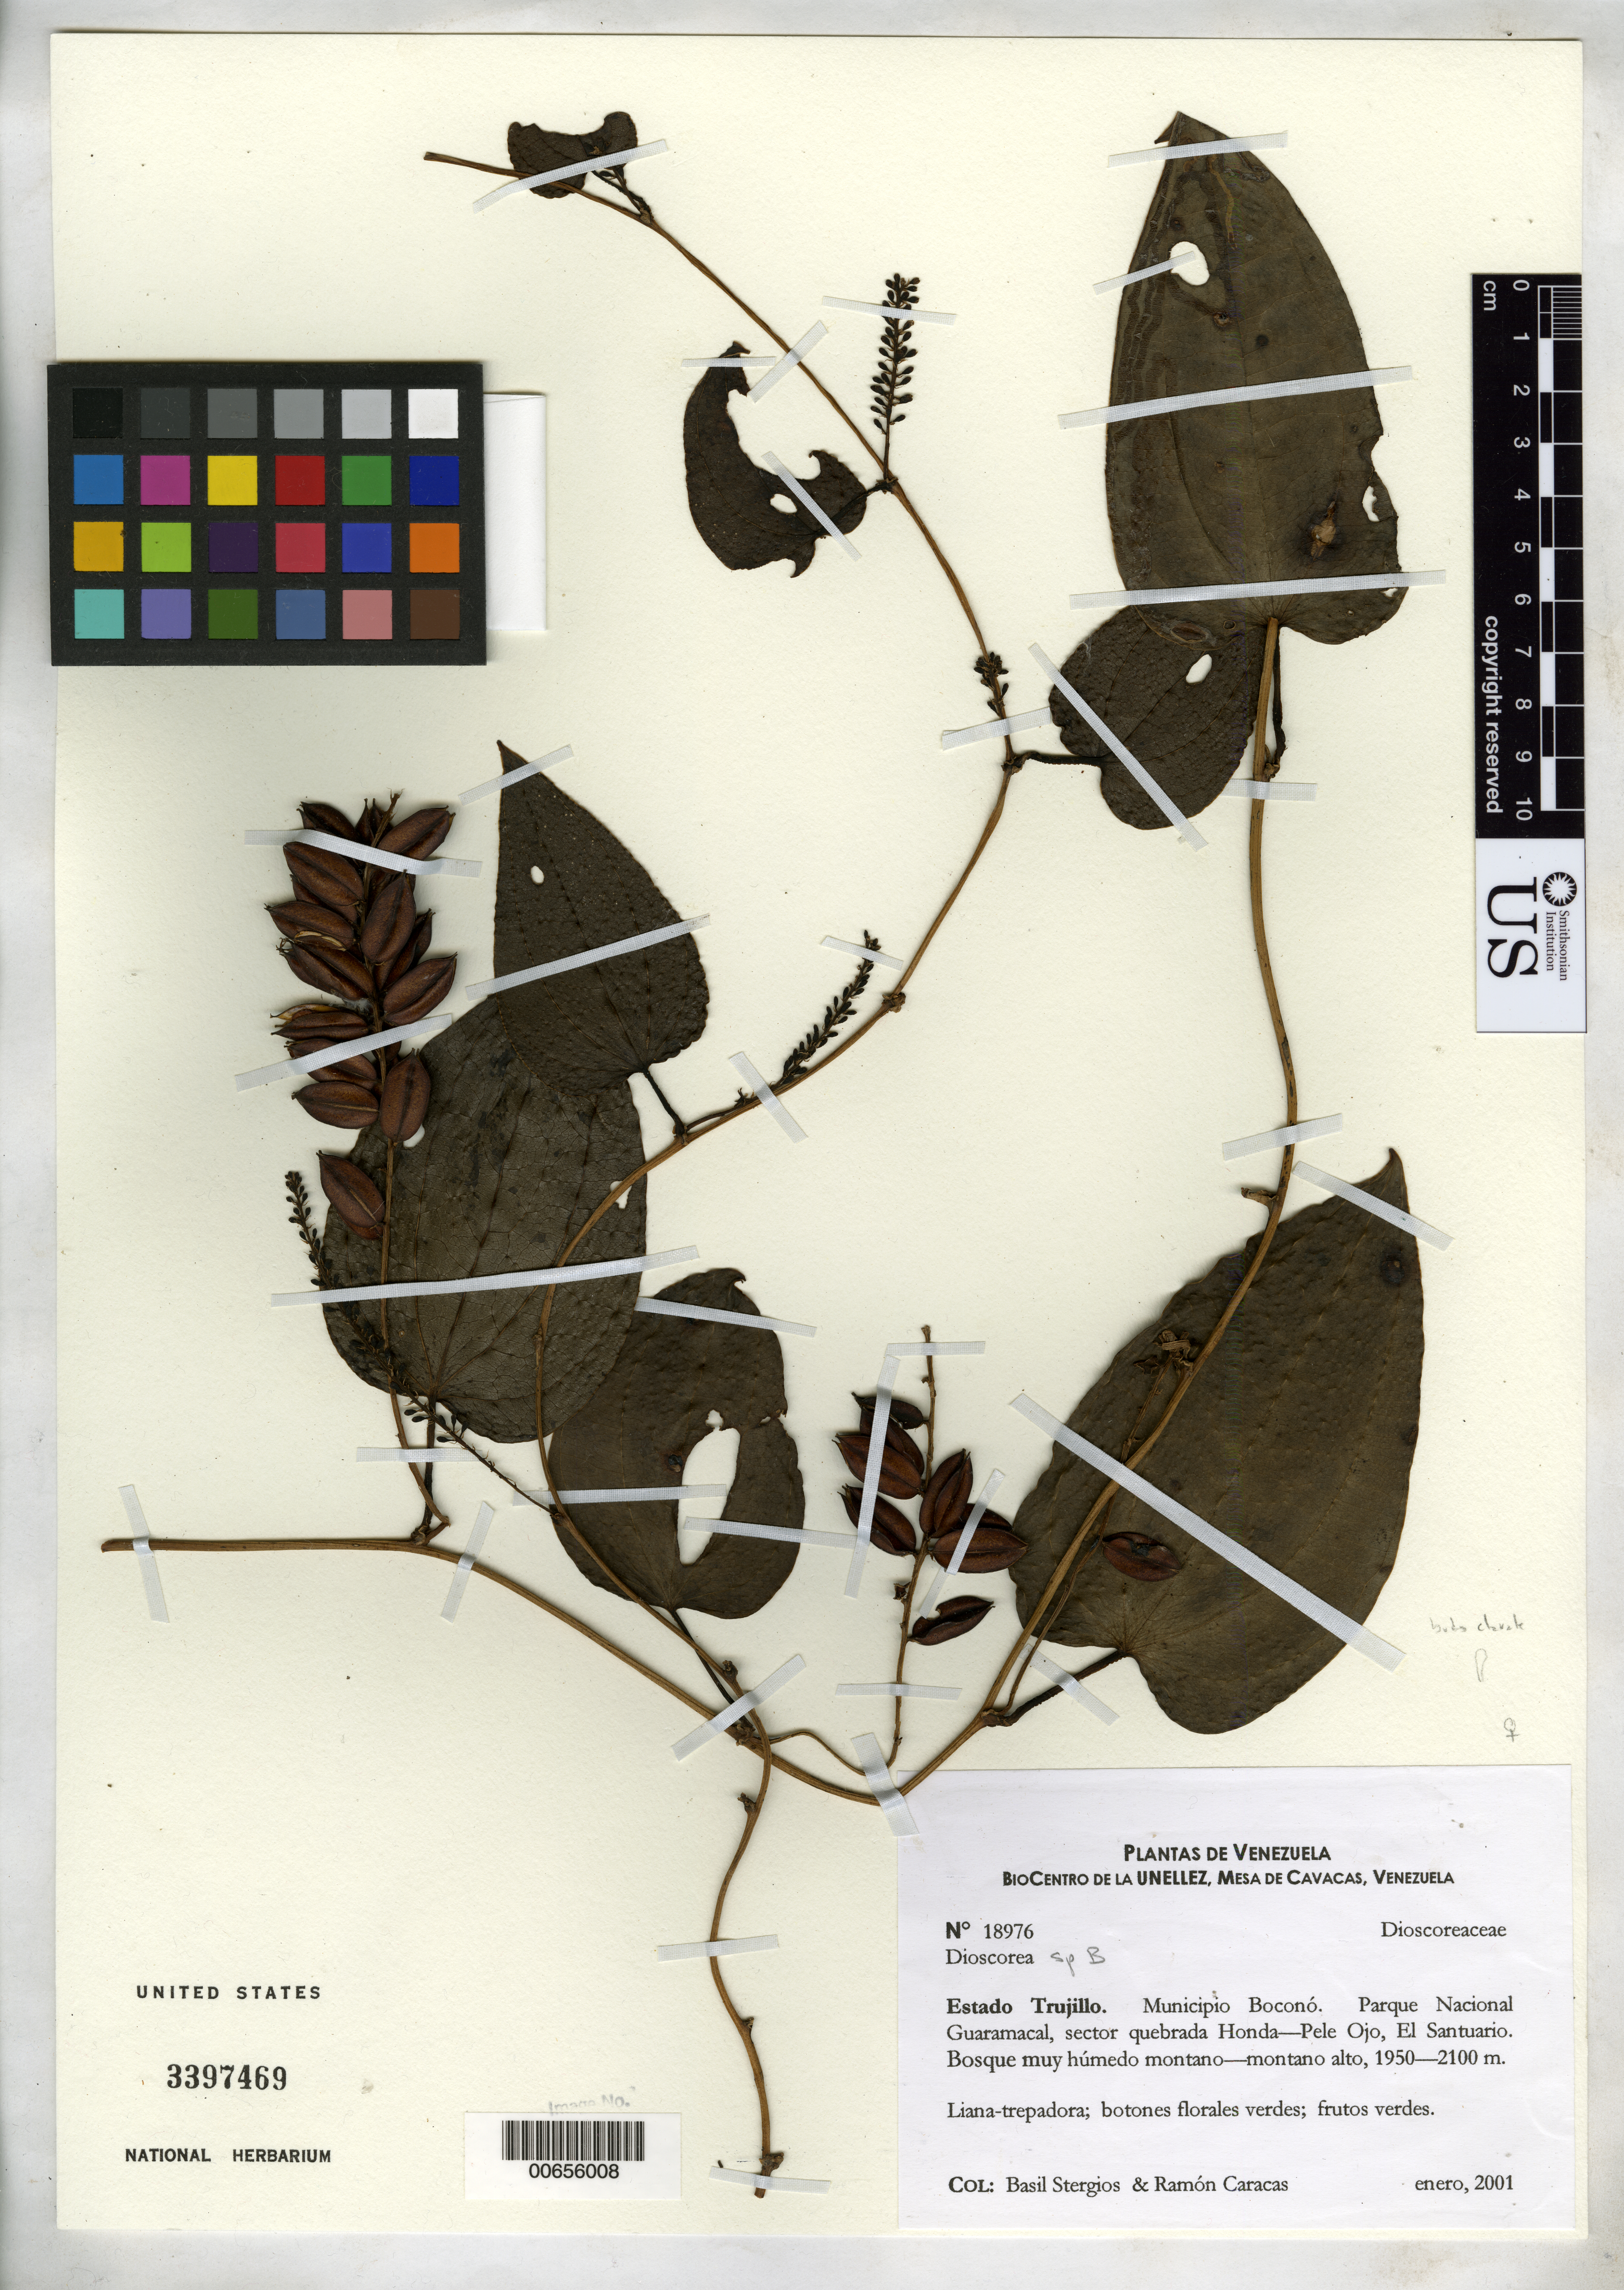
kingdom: Plantae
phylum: Tracheophyta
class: Liliopsida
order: Dioscoreales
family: Dioscoreaceae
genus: Dioscorea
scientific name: Dioscorea coriacea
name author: Humb. & Bonpl. ex Willd.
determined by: Dorr, L. J., (BOT), Smithsonian Institution - National Museum of Natural History (UNITED STATES)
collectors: B. G. Stergios & R. Caracas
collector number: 18976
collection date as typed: Jan 2001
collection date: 2001-01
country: Venezuela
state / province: Trujillo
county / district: Boconó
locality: Parque Nacional Guaramacal, sector quebrada Honda-Pele Ojo, El Santuario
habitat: Bosque muy húmedo montano-montano alto.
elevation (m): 1950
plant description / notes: MEXU, PORT, US, VEN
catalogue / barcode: US 3397469